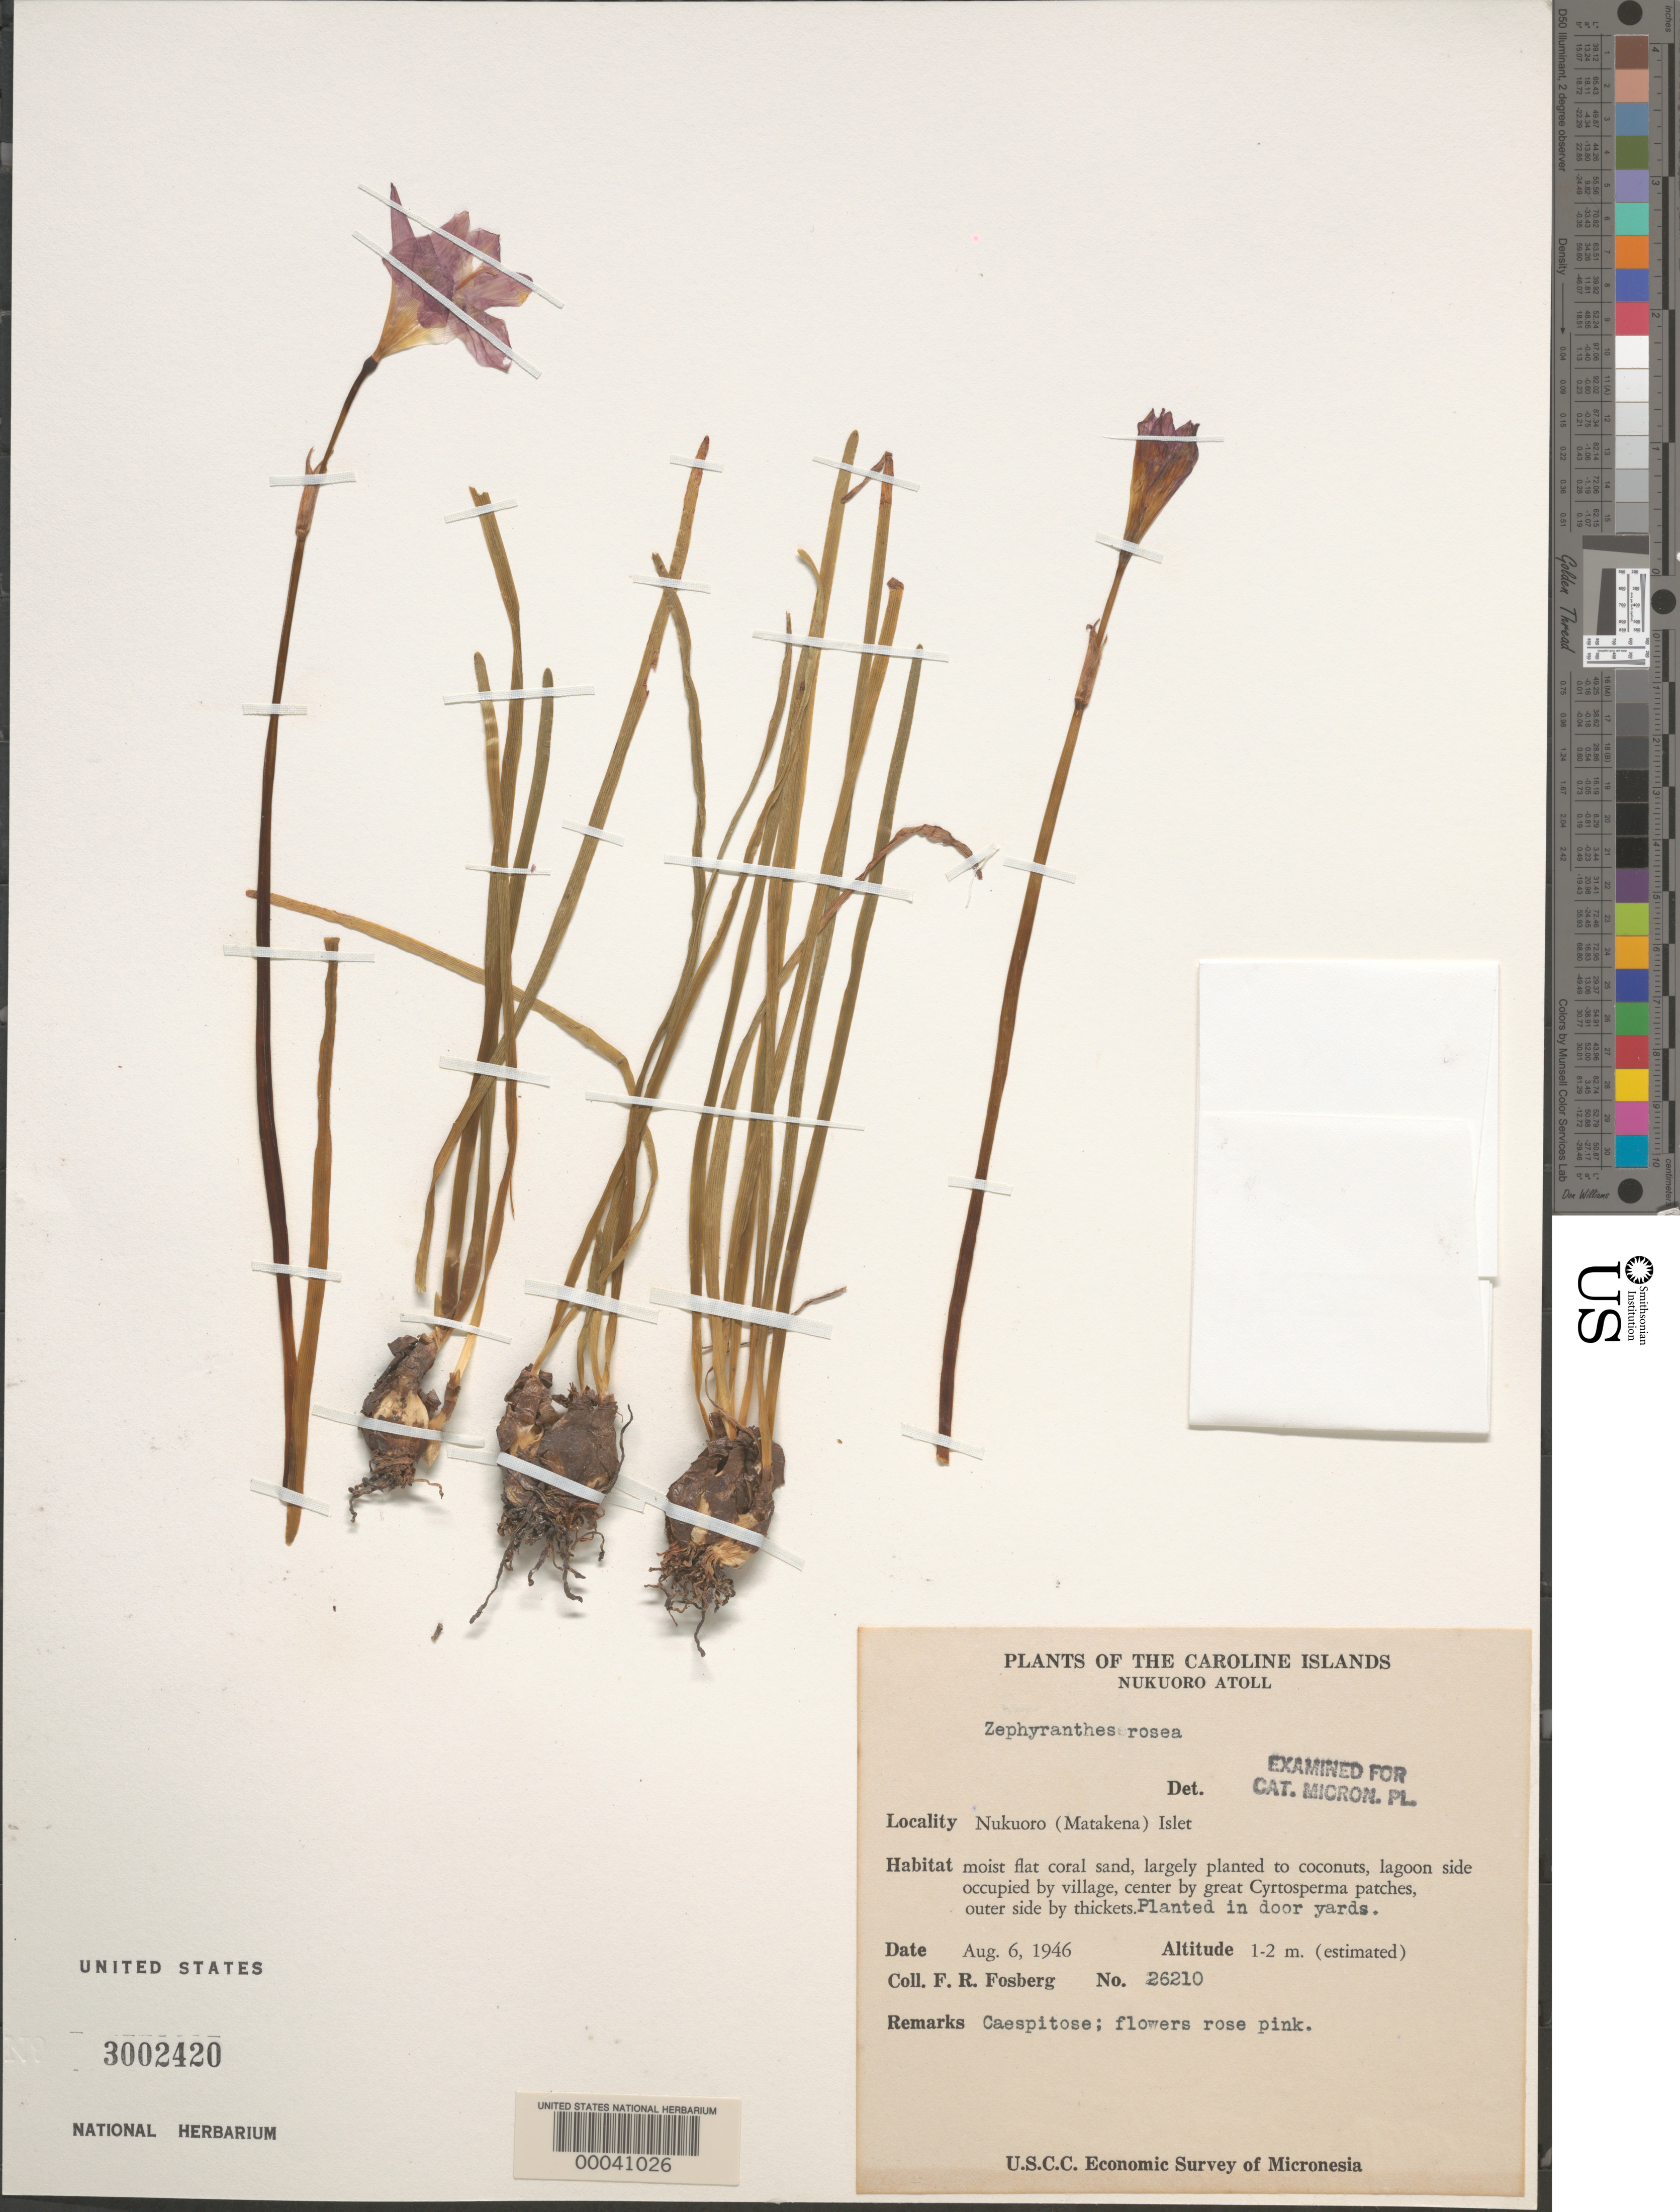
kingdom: Plantae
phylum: Tracheophyta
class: Liliopsida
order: Asparagales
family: Amaryllidaceae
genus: Zephyranthes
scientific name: Zephyranthes rosea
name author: Lindl.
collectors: F. R. Fosberg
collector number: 26210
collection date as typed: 06 Aug 1946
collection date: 1946-08-06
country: Micronesia, Federated States of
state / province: Pohnpei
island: Nukuoro Atoll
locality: Nukuoro (Matakena) Islet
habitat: Moist flat coral sand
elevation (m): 1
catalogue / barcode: US 3002420